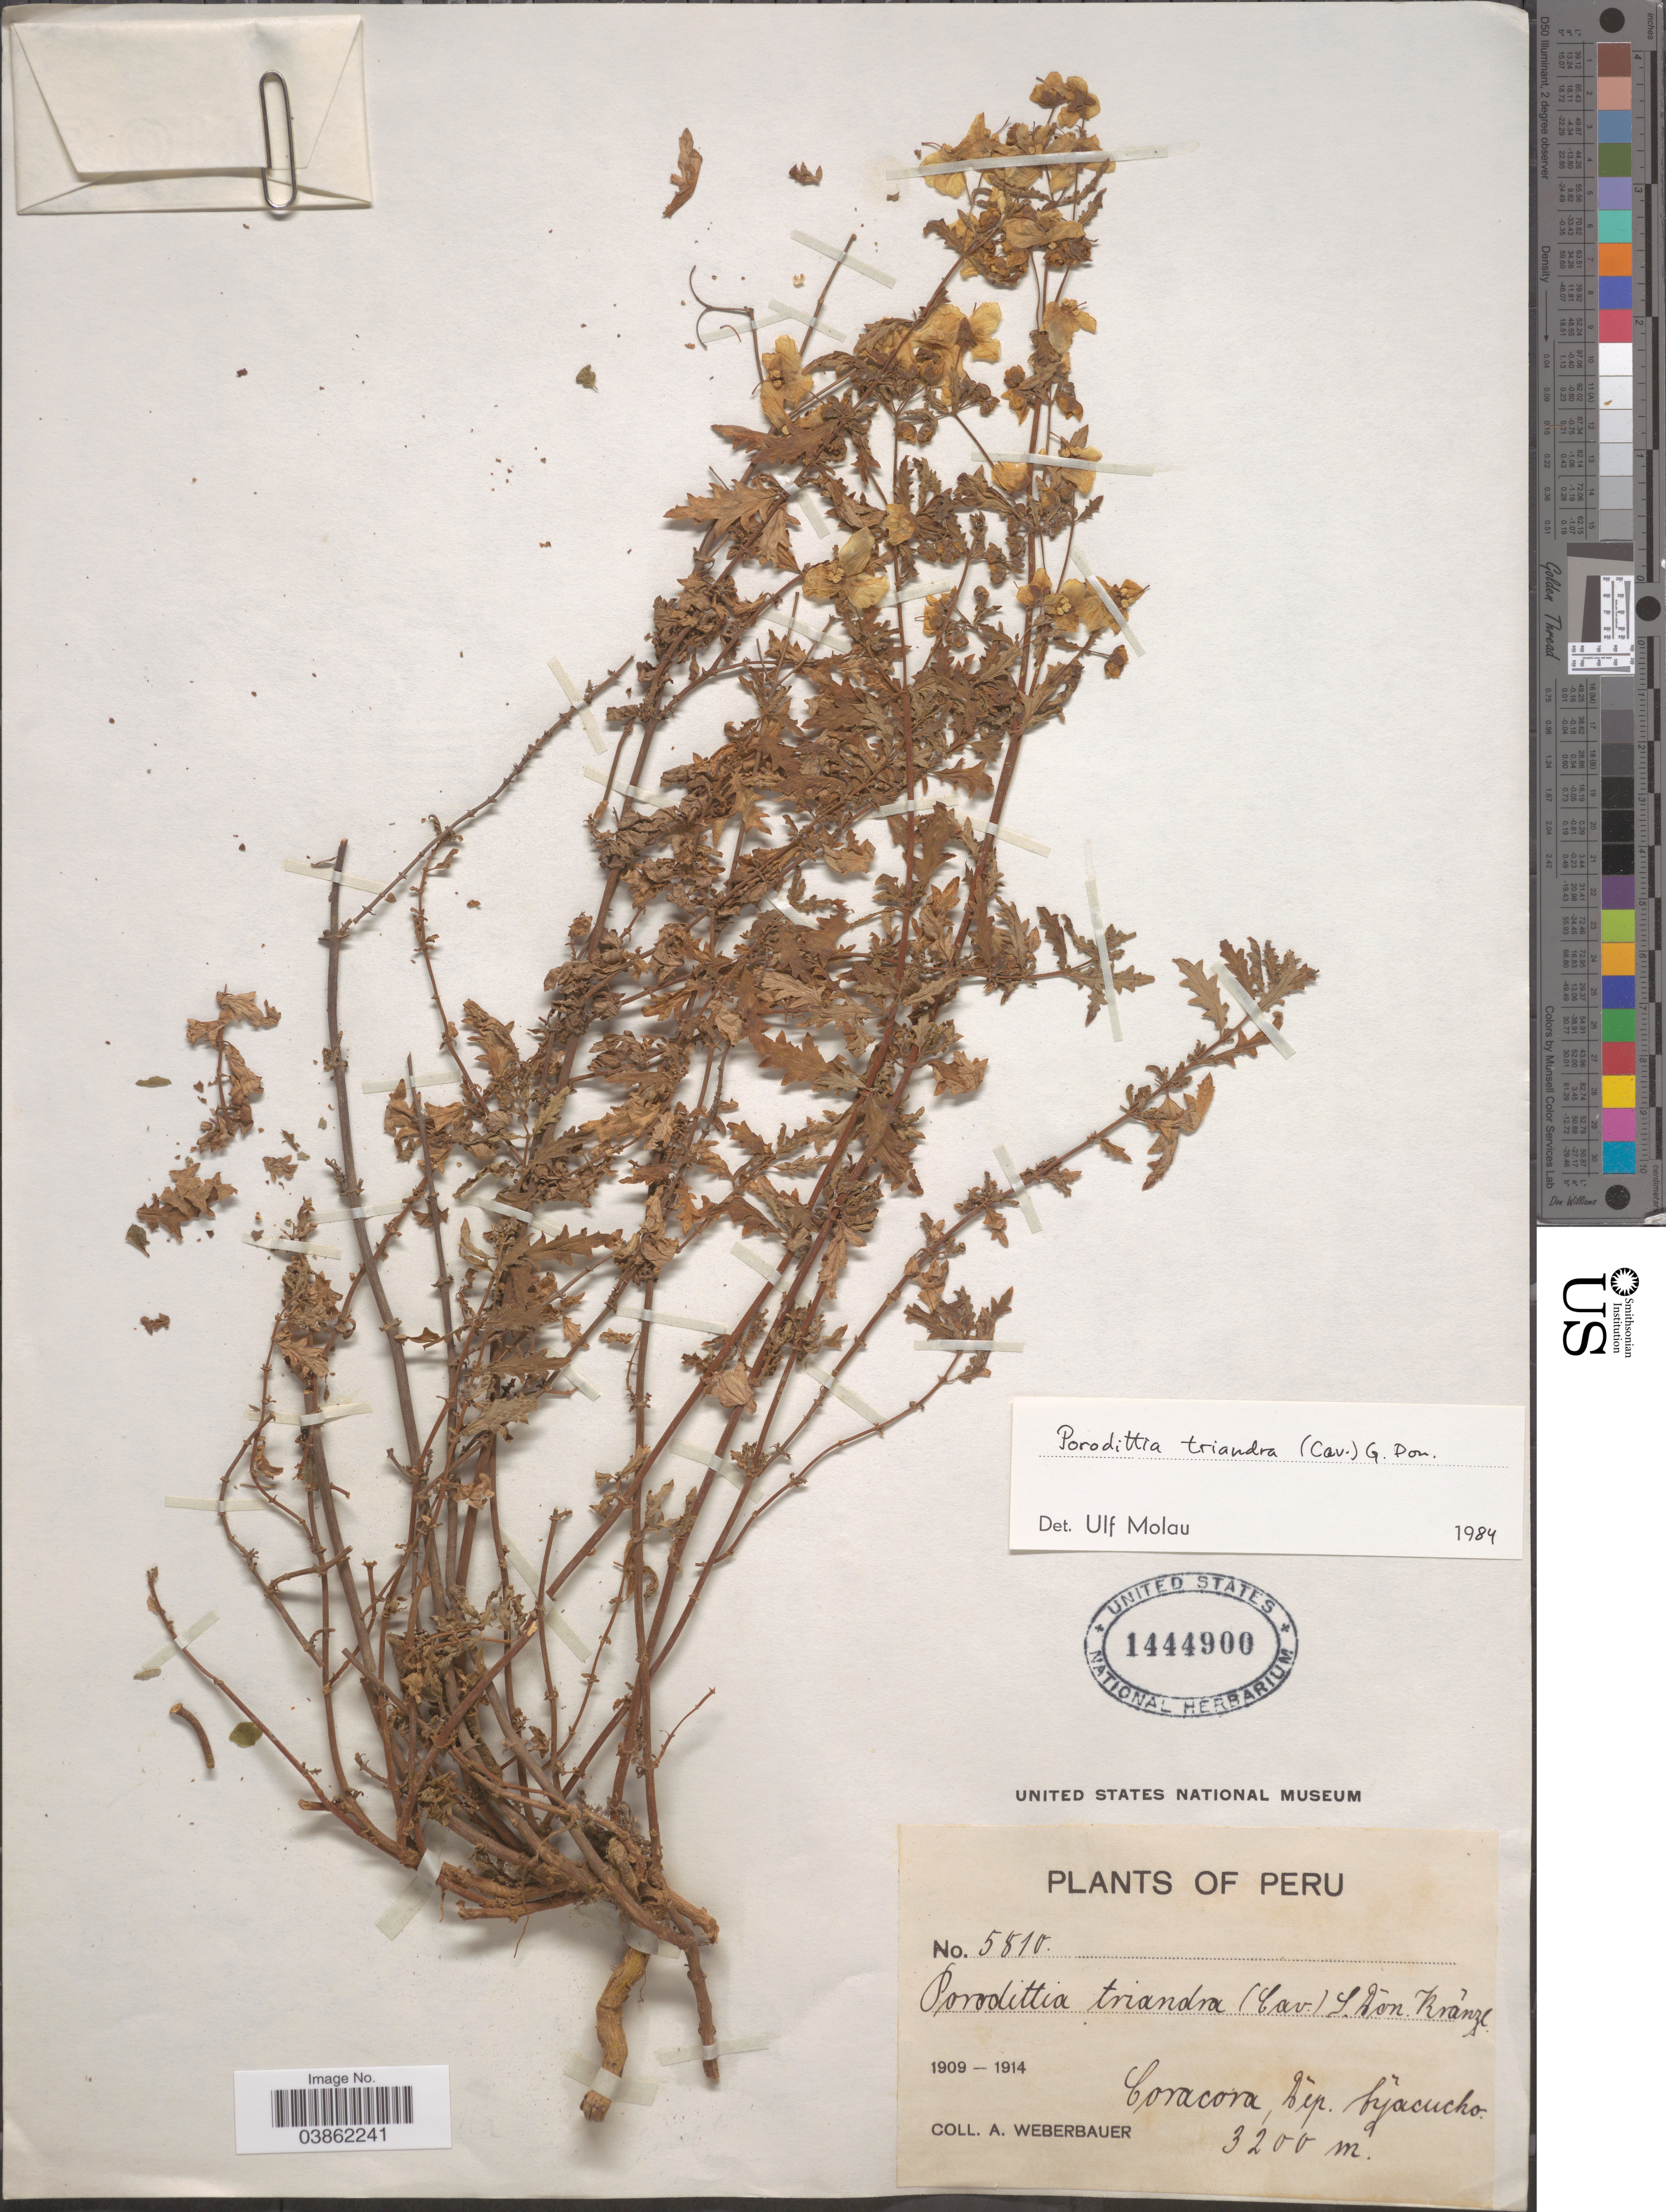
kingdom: Plantae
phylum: Tracheophyta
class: Magnoliopsida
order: Lamiales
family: Calceolariaceae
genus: Porodittia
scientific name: Porodittia triandra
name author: G. Don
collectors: A. Weberbauer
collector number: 5810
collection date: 1909/1914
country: Peru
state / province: Ayacucho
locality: Coracora, Dep. Ayacucho.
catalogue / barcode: US 1444900